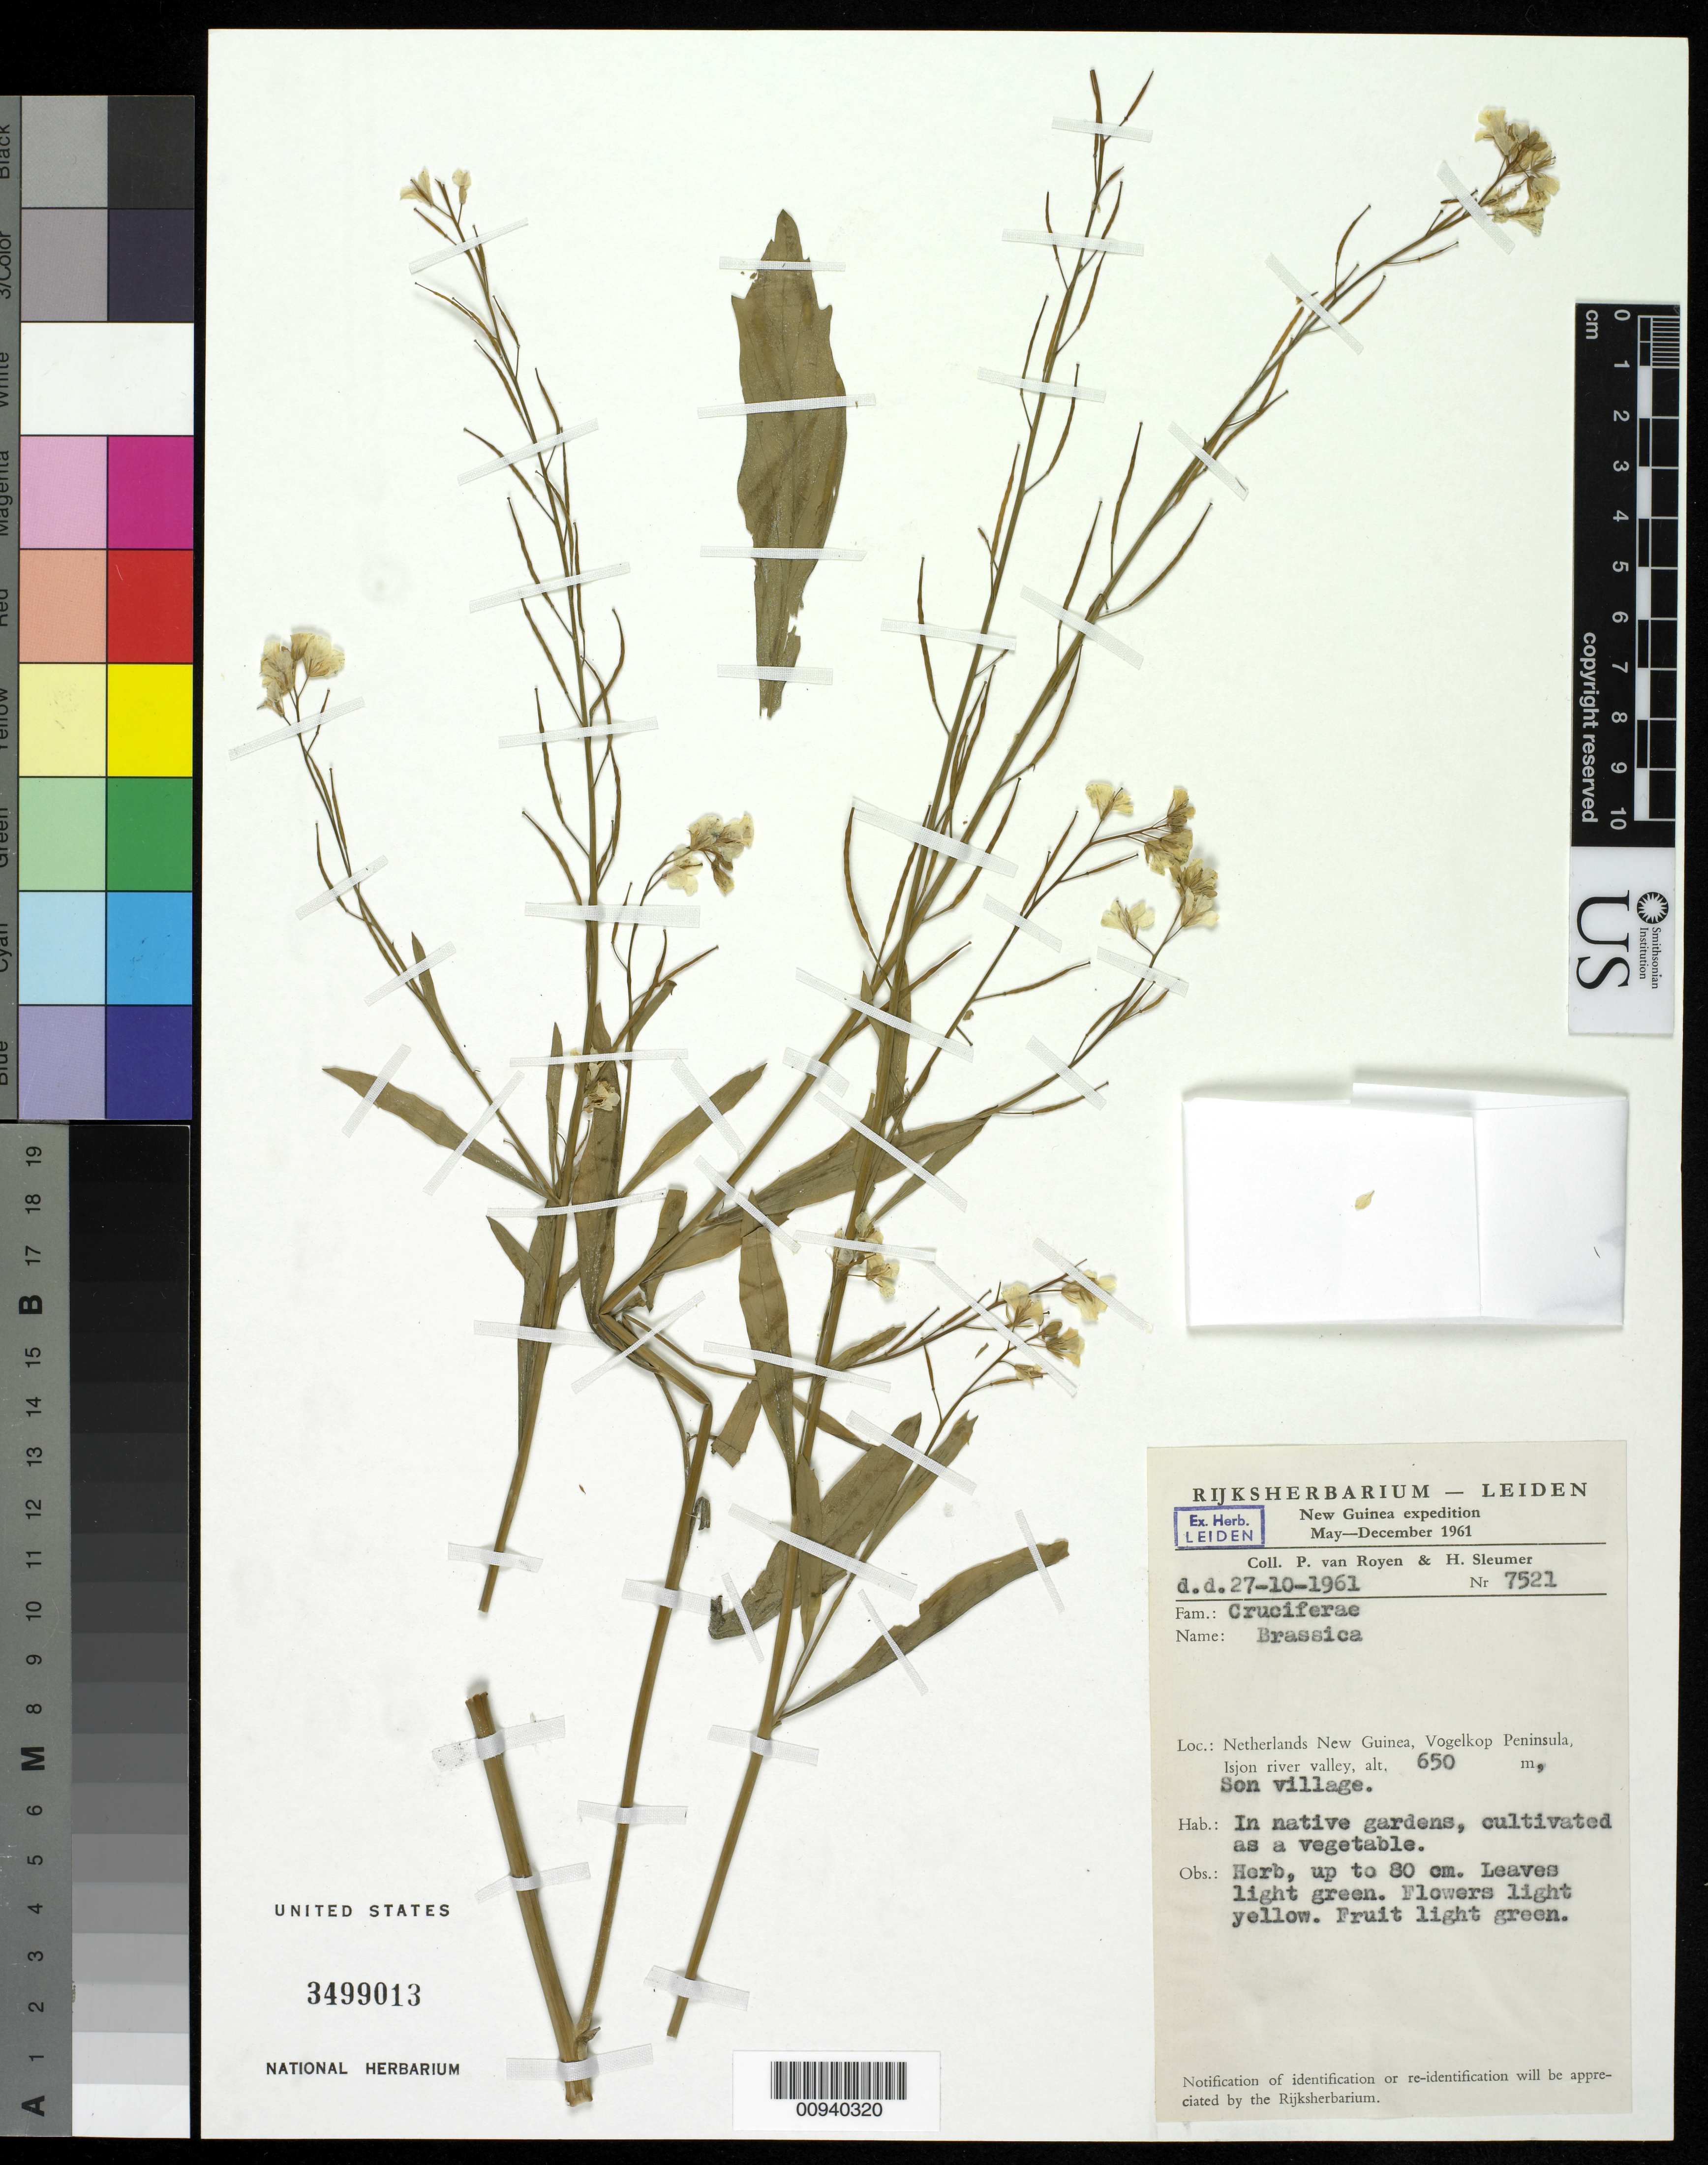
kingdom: Plantae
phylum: Tracheophyta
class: Magnoliopsida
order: Brassicales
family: Brassicaceae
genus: Brassica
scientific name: Brassica sp.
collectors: P. van Royen & H. Qoro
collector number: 7521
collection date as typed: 27 Oct 1961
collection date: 1961-10-27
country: Indonesia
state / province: Papua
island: New Guinea I.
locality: Vogelkop Peninsula, Isjon river valley, Son village. Irian Jaya.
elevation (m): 650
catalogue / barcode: US 3499013